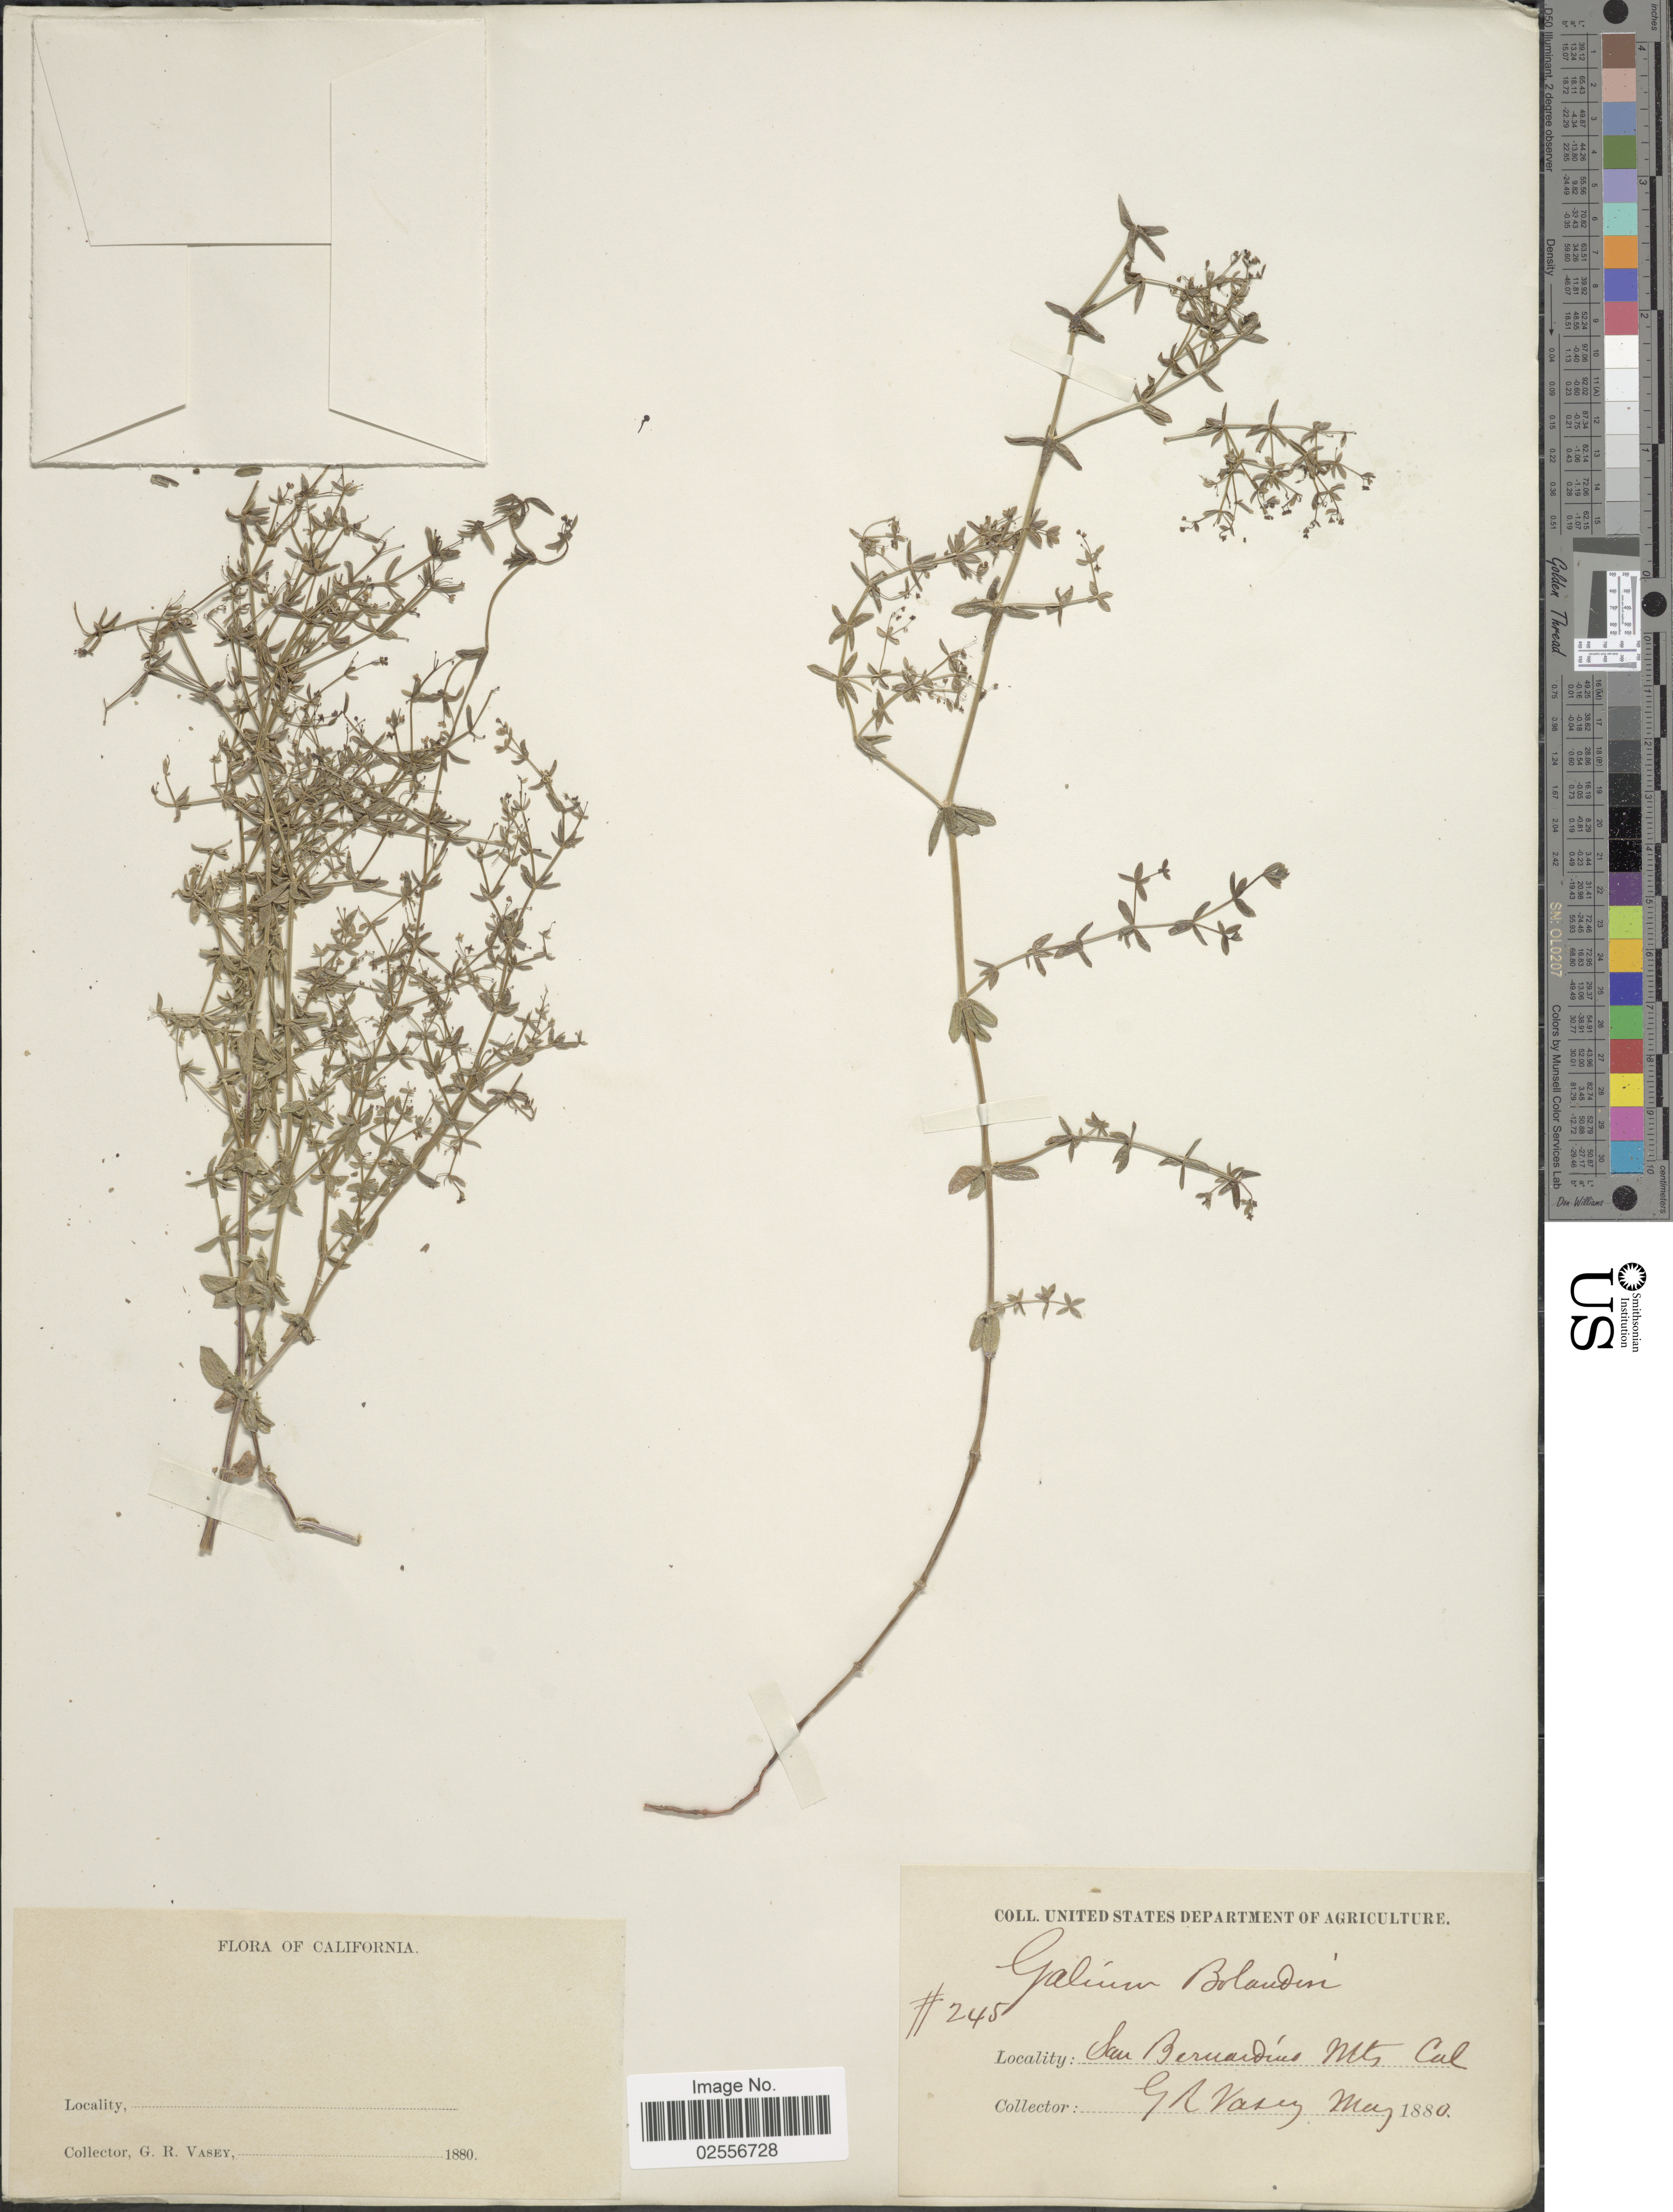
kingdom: Plantae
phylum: Tracheophyta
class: Magnoliopsida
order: Gentianales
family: Rubiaceae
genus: Galium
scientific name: Galium bolanderi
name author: A. Gray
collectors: G. R. Vasey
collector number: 245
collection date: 1880-05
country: United States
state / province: California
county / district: San Bernardino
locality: San Bernardino Mts.